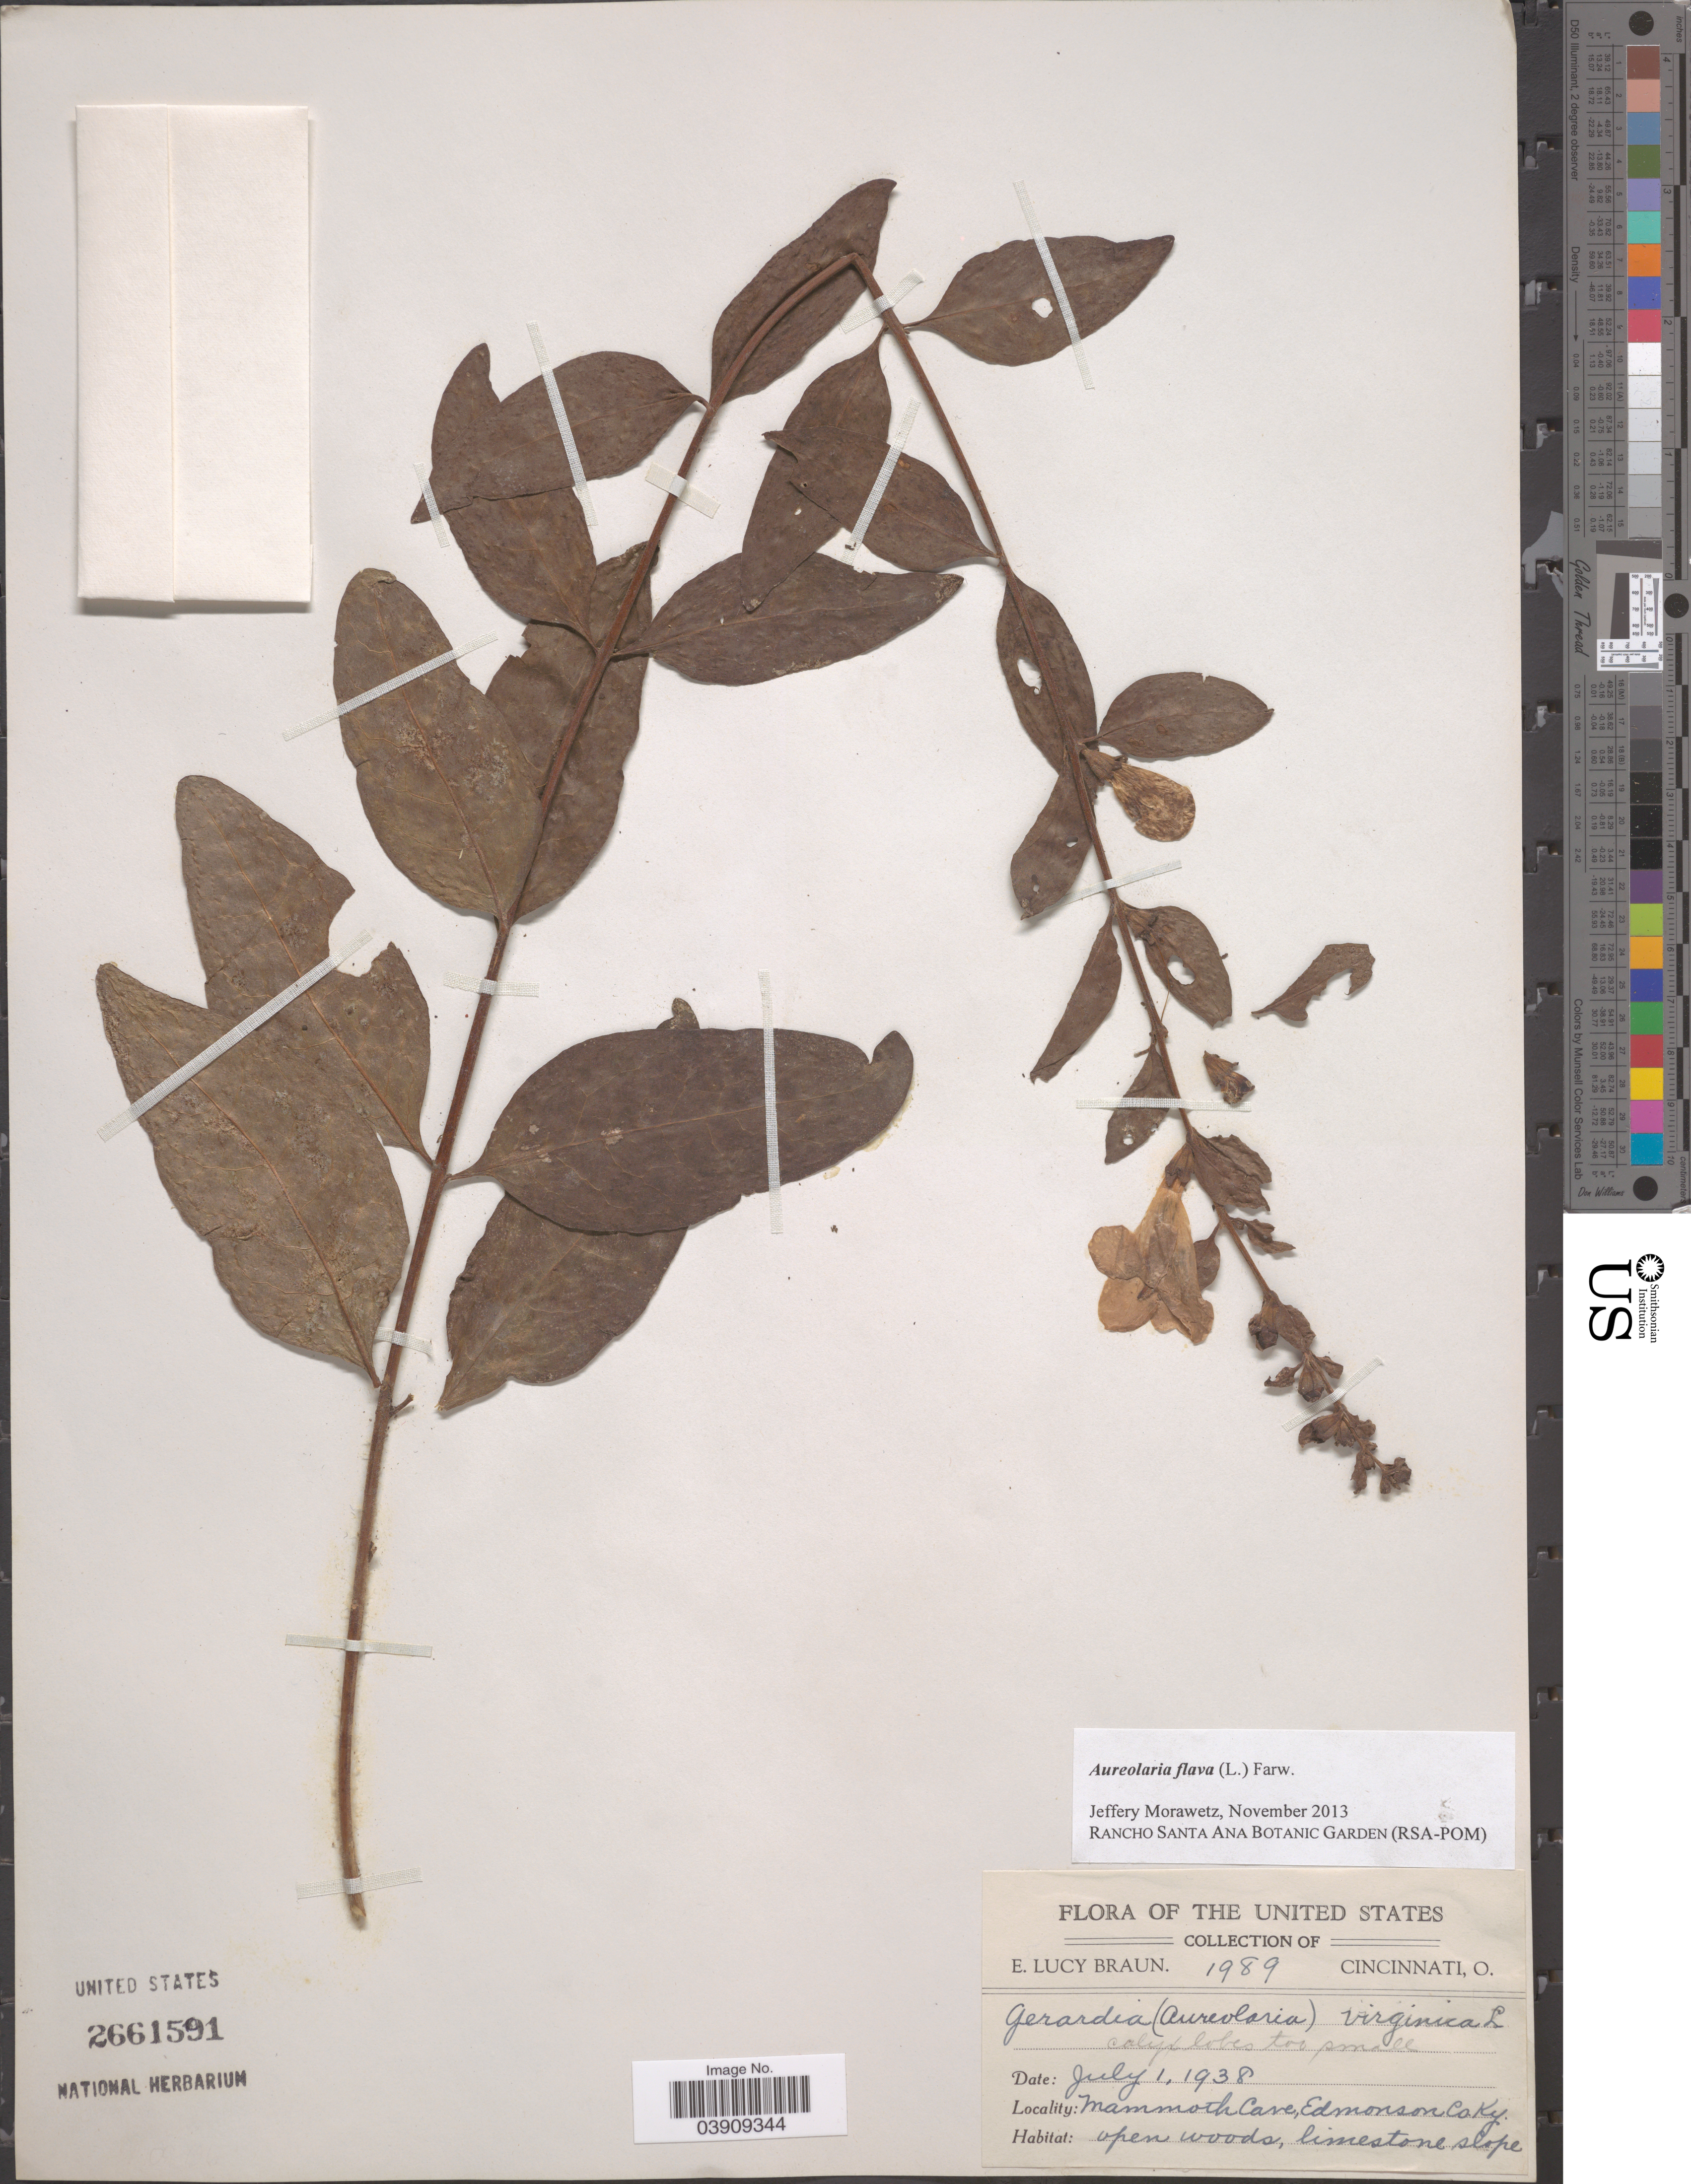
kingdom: Plantae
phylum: Tracheophyta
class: Magnoliopsida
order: Lamiales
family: Orobanchaceae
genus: Aureolaria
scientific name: Aureolaria flava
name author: (L.) Farw.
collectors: E. L. Braun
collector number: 1989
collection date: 1938-07-01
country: United States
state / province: Kentucky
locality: Mammoth Cave, Edmonson Co.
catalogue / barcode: US 2661591